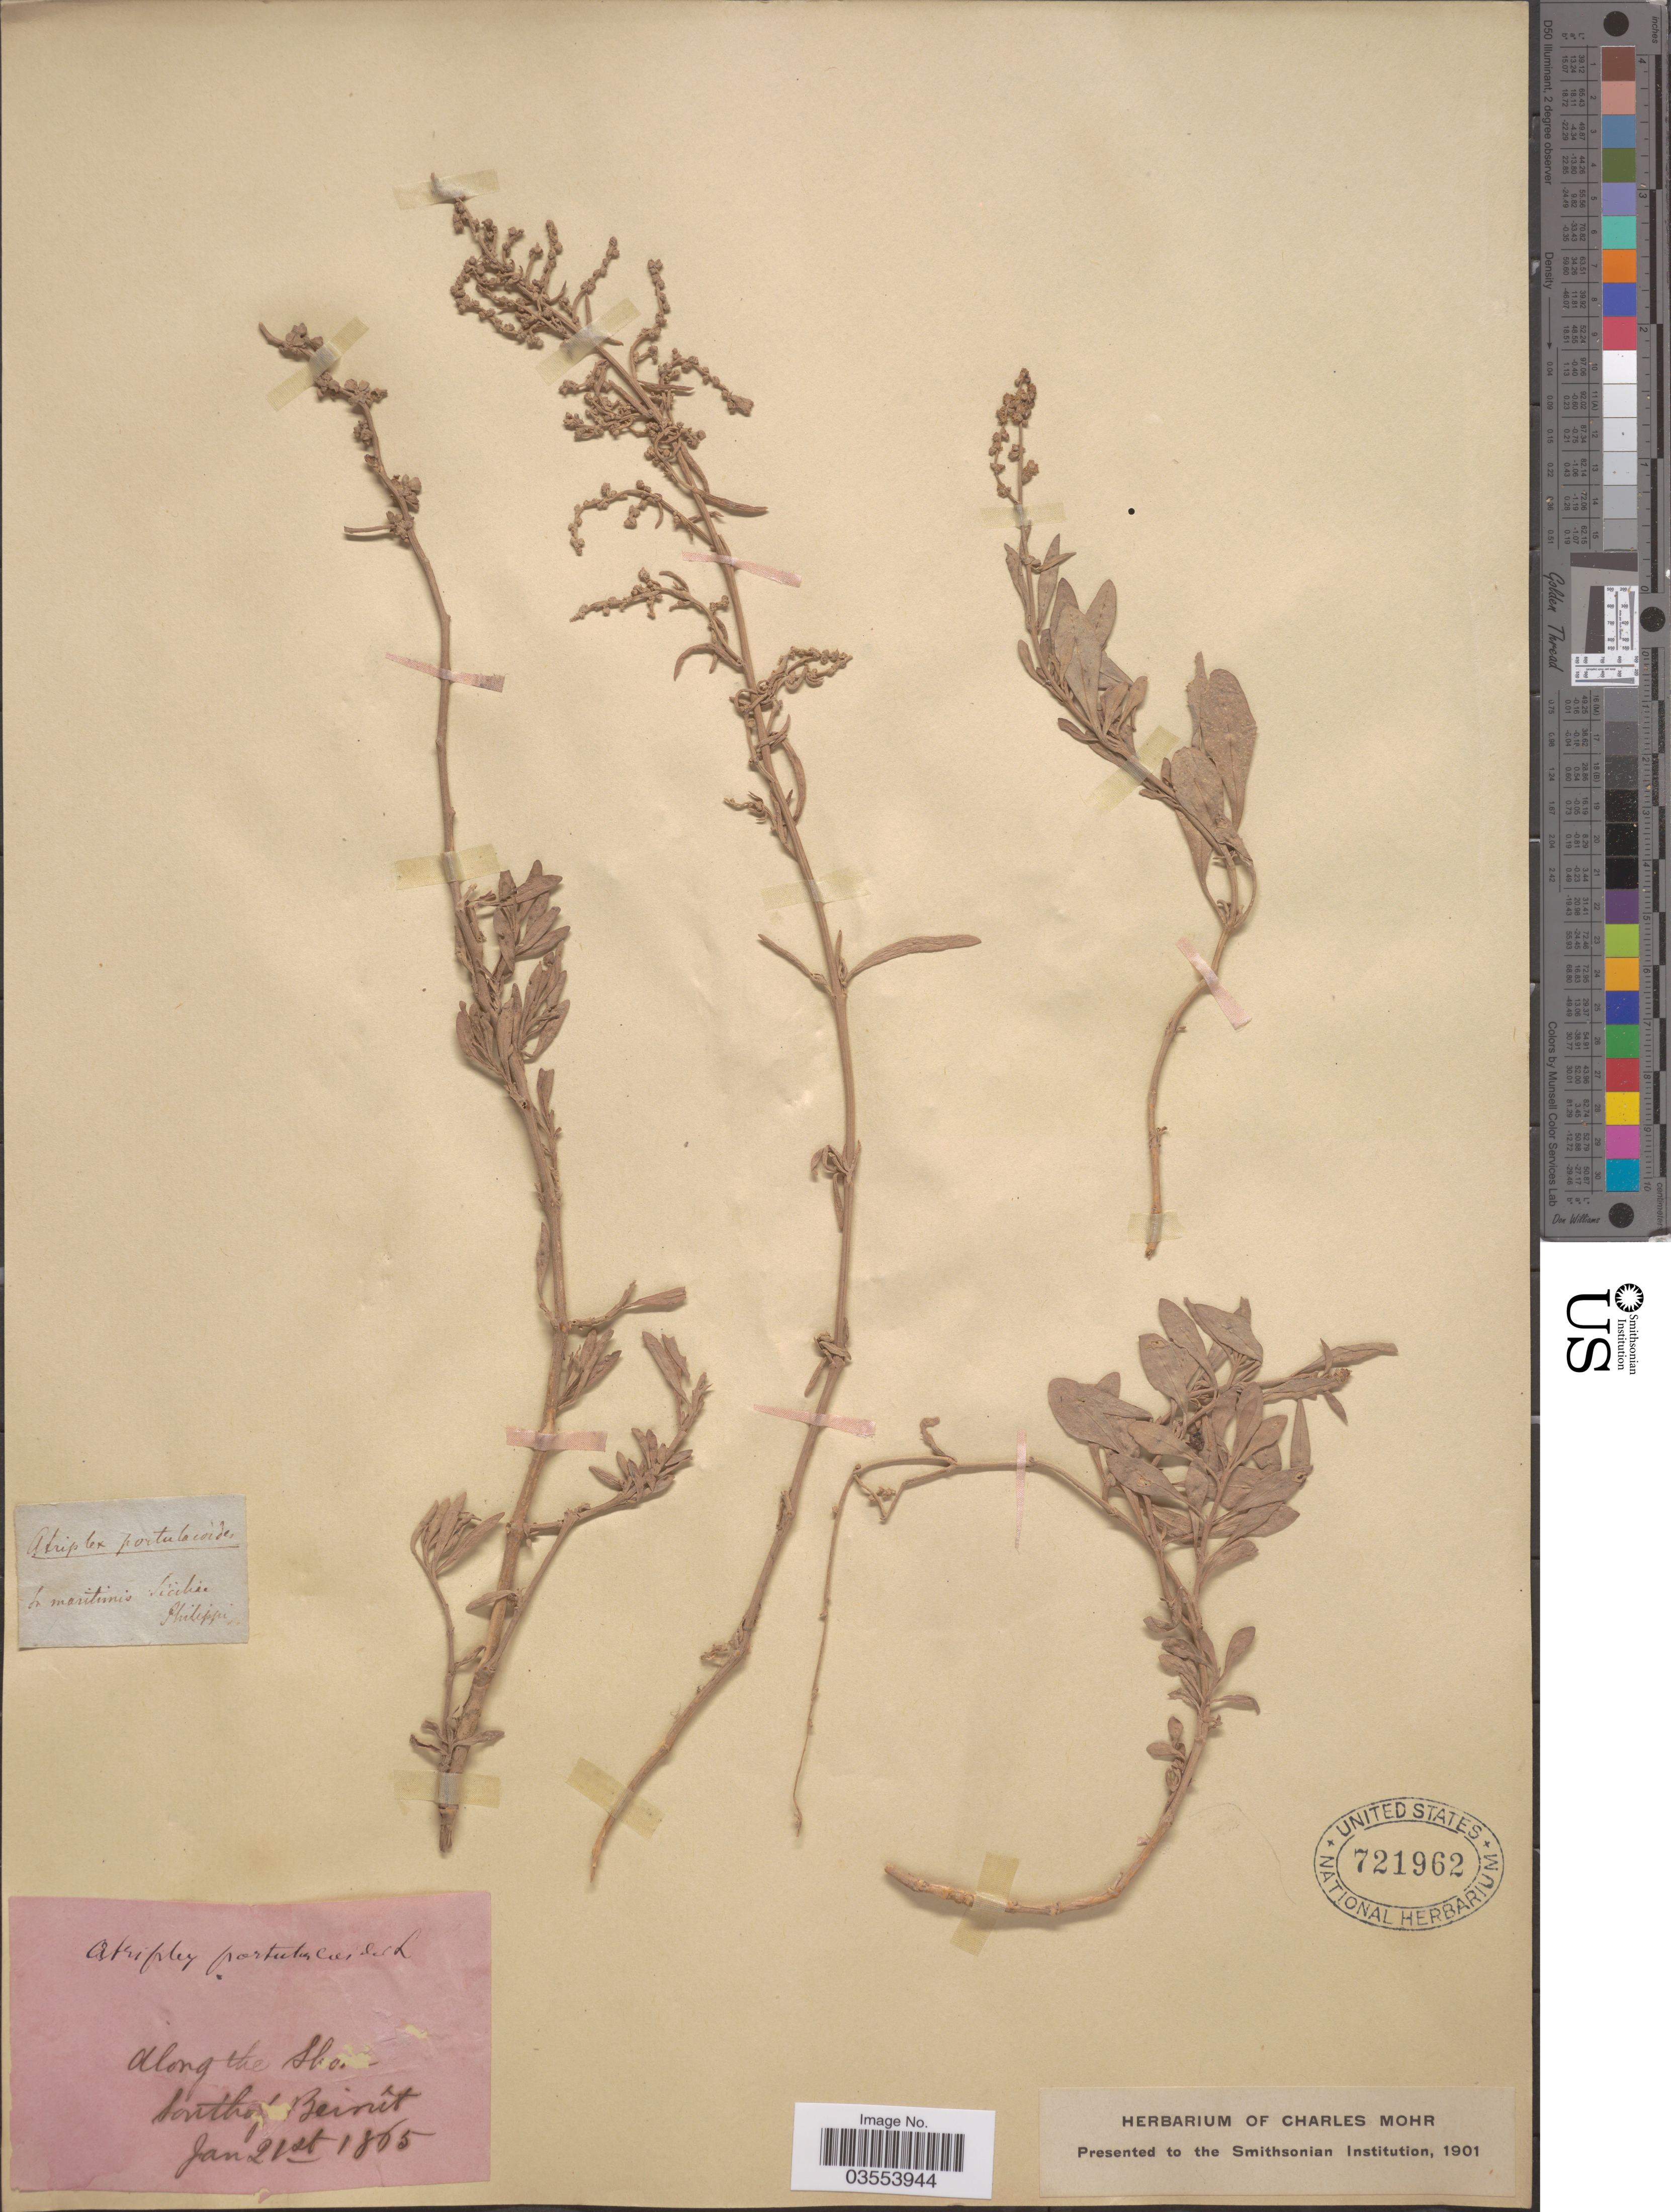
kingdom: Plantae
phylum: Tracheophyta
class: Magnoliopsida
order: Caryophyllales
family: Amaranthaceae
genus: Atriplex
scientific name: Atriplex portulacoides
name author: L.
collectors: -. Philippi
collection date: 1865-01-21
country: Lebanon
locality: Along the Sho [illegible text]. South of Beirut.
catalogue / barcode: US 721962